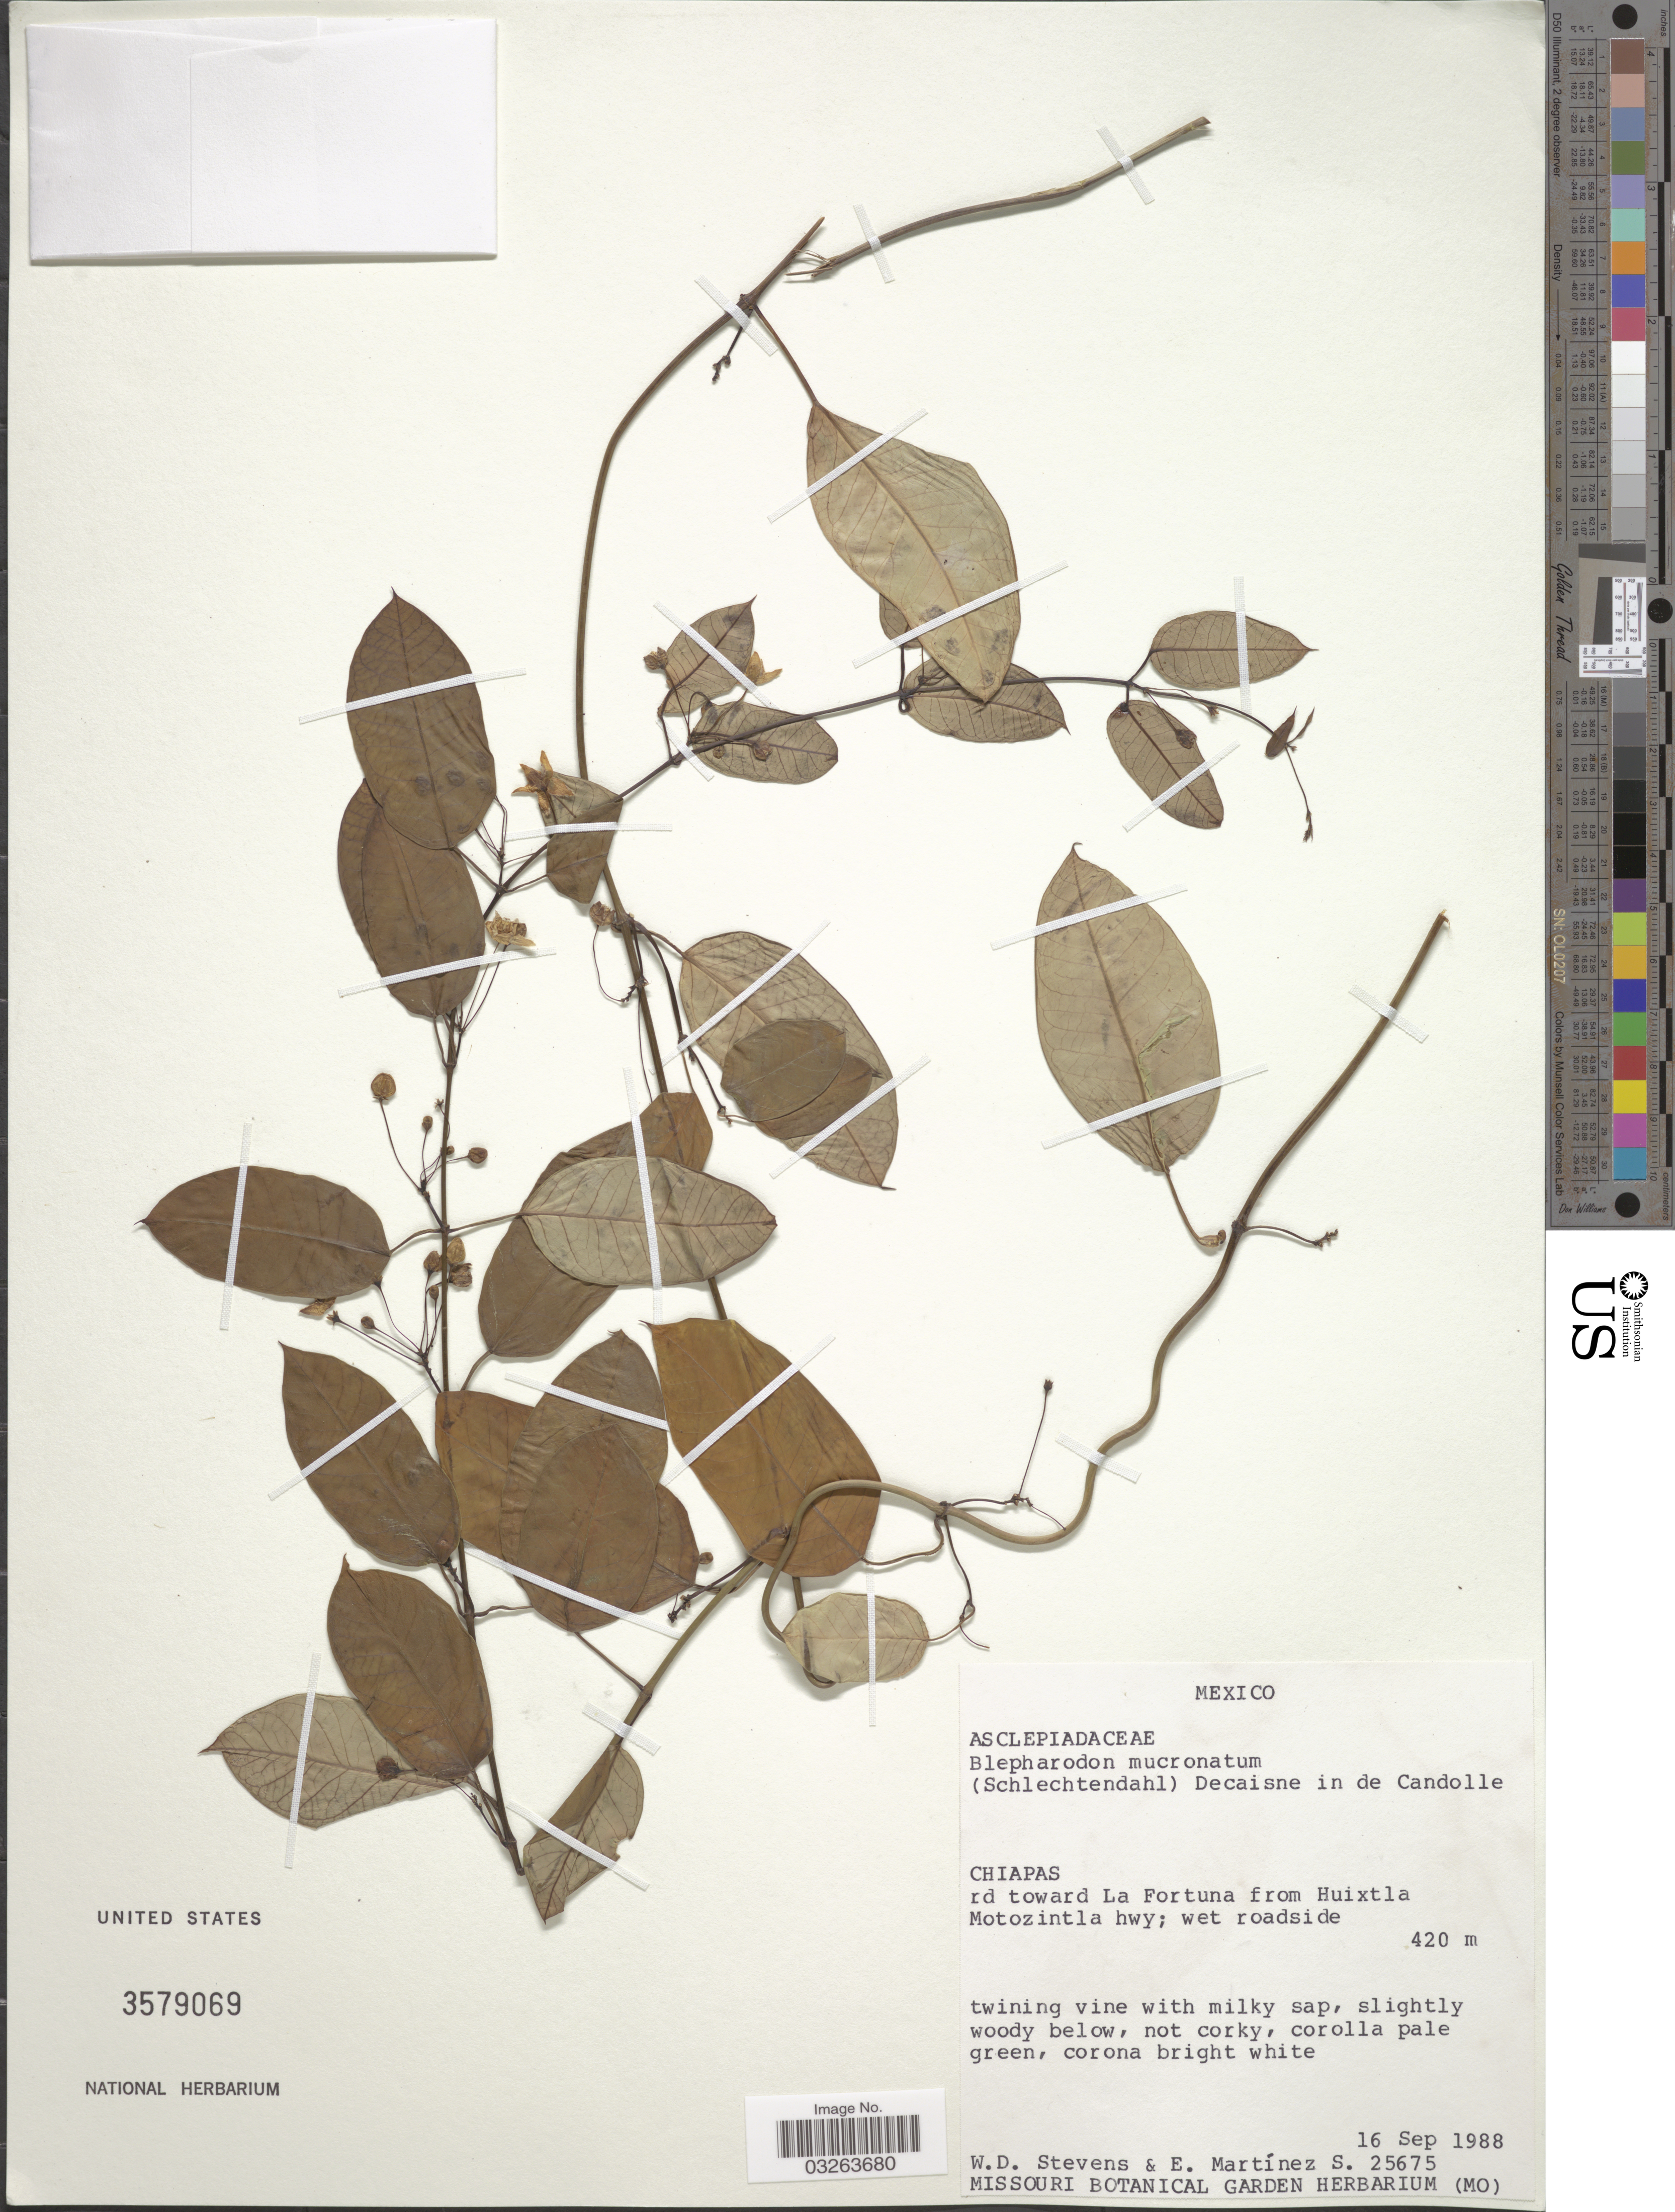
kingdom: Plantae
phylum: Tracheophyta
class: Magnoliopsida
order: Gentianales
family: Apocynaceae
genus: Blepharodon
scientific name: Blepharodon mucronatum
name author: (Schltdl.) Decne.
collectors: W. D. Stevens & E. M. Martínez S.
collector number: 25675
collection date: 1988-09-16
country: Mexico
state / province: Chiapas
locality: Rd toward La Fortuna from Huixtla Motozintla hwy.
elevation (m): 420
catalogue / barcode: US 3579069